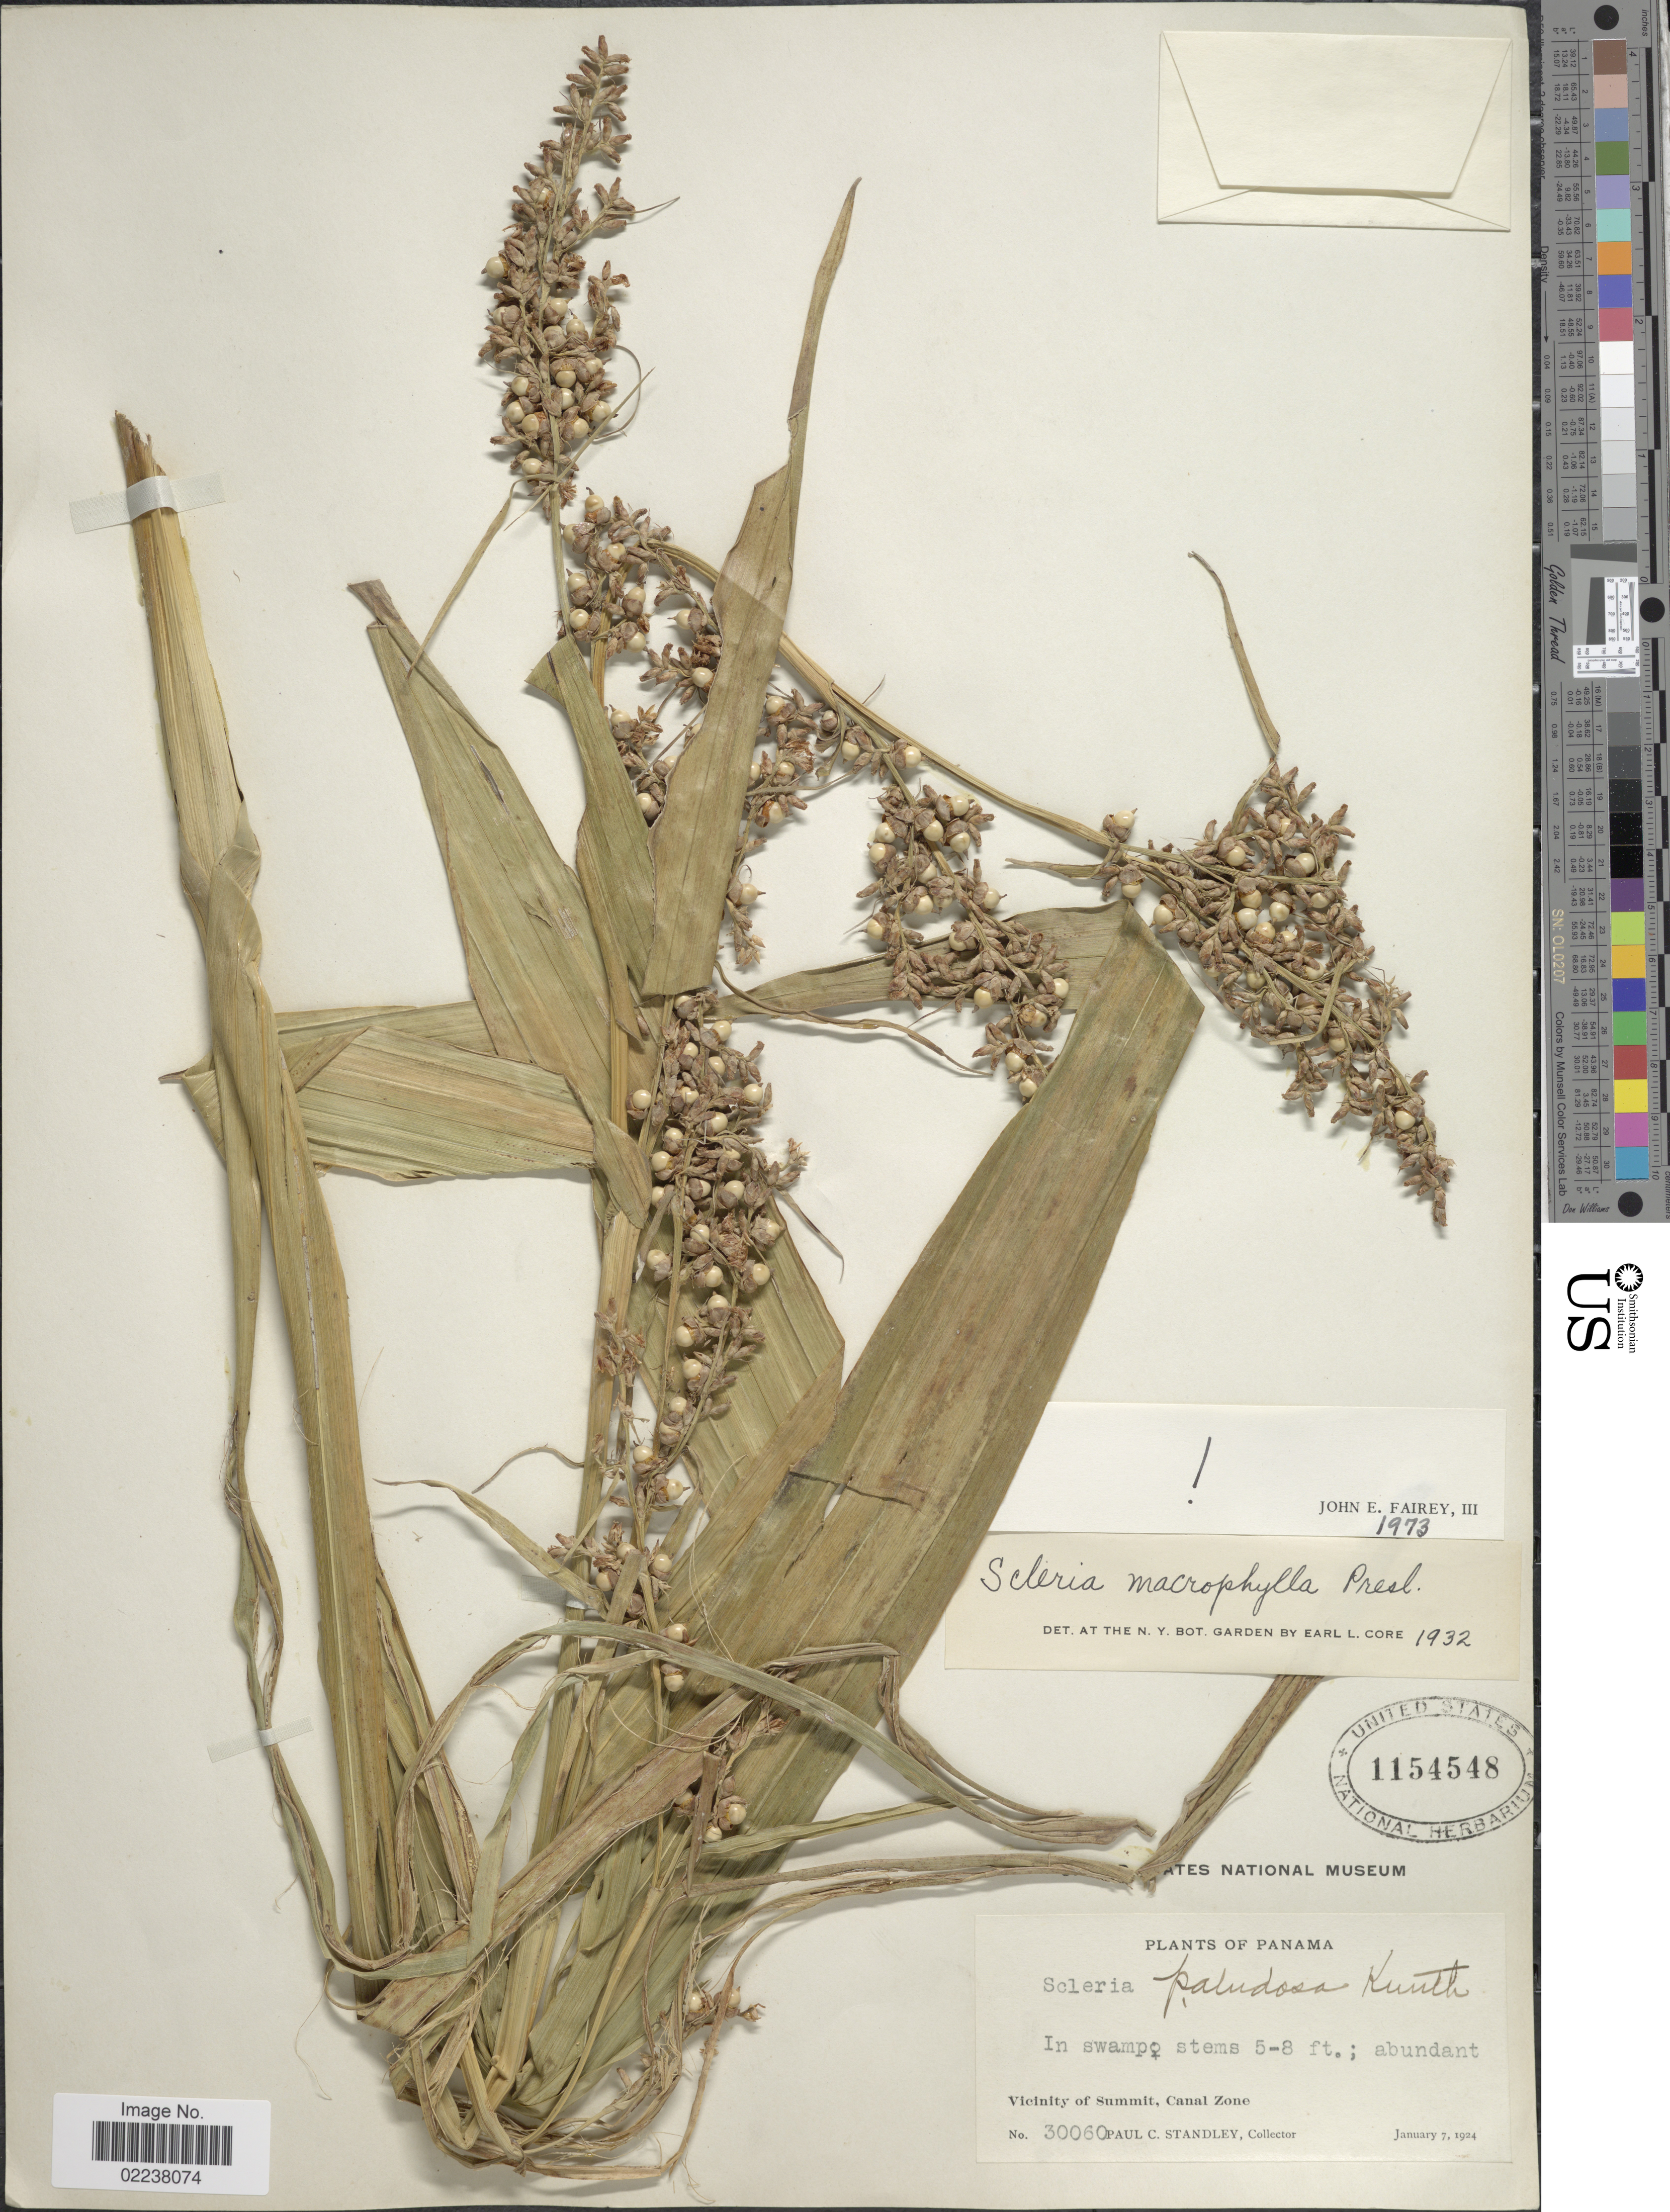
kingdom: Plantae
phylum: Tracheophyta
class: Liliopsida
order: Poales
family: Cyperaceae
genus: Scleria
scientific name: Scleria macrophylla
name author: J. Presl & C. Presl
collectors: P. C. Standley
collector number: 30060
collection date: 1924-01-07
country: Panama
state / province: Colón / Panamá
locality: Vicinity of Summit, Canal Zone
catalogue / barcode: US 1154548